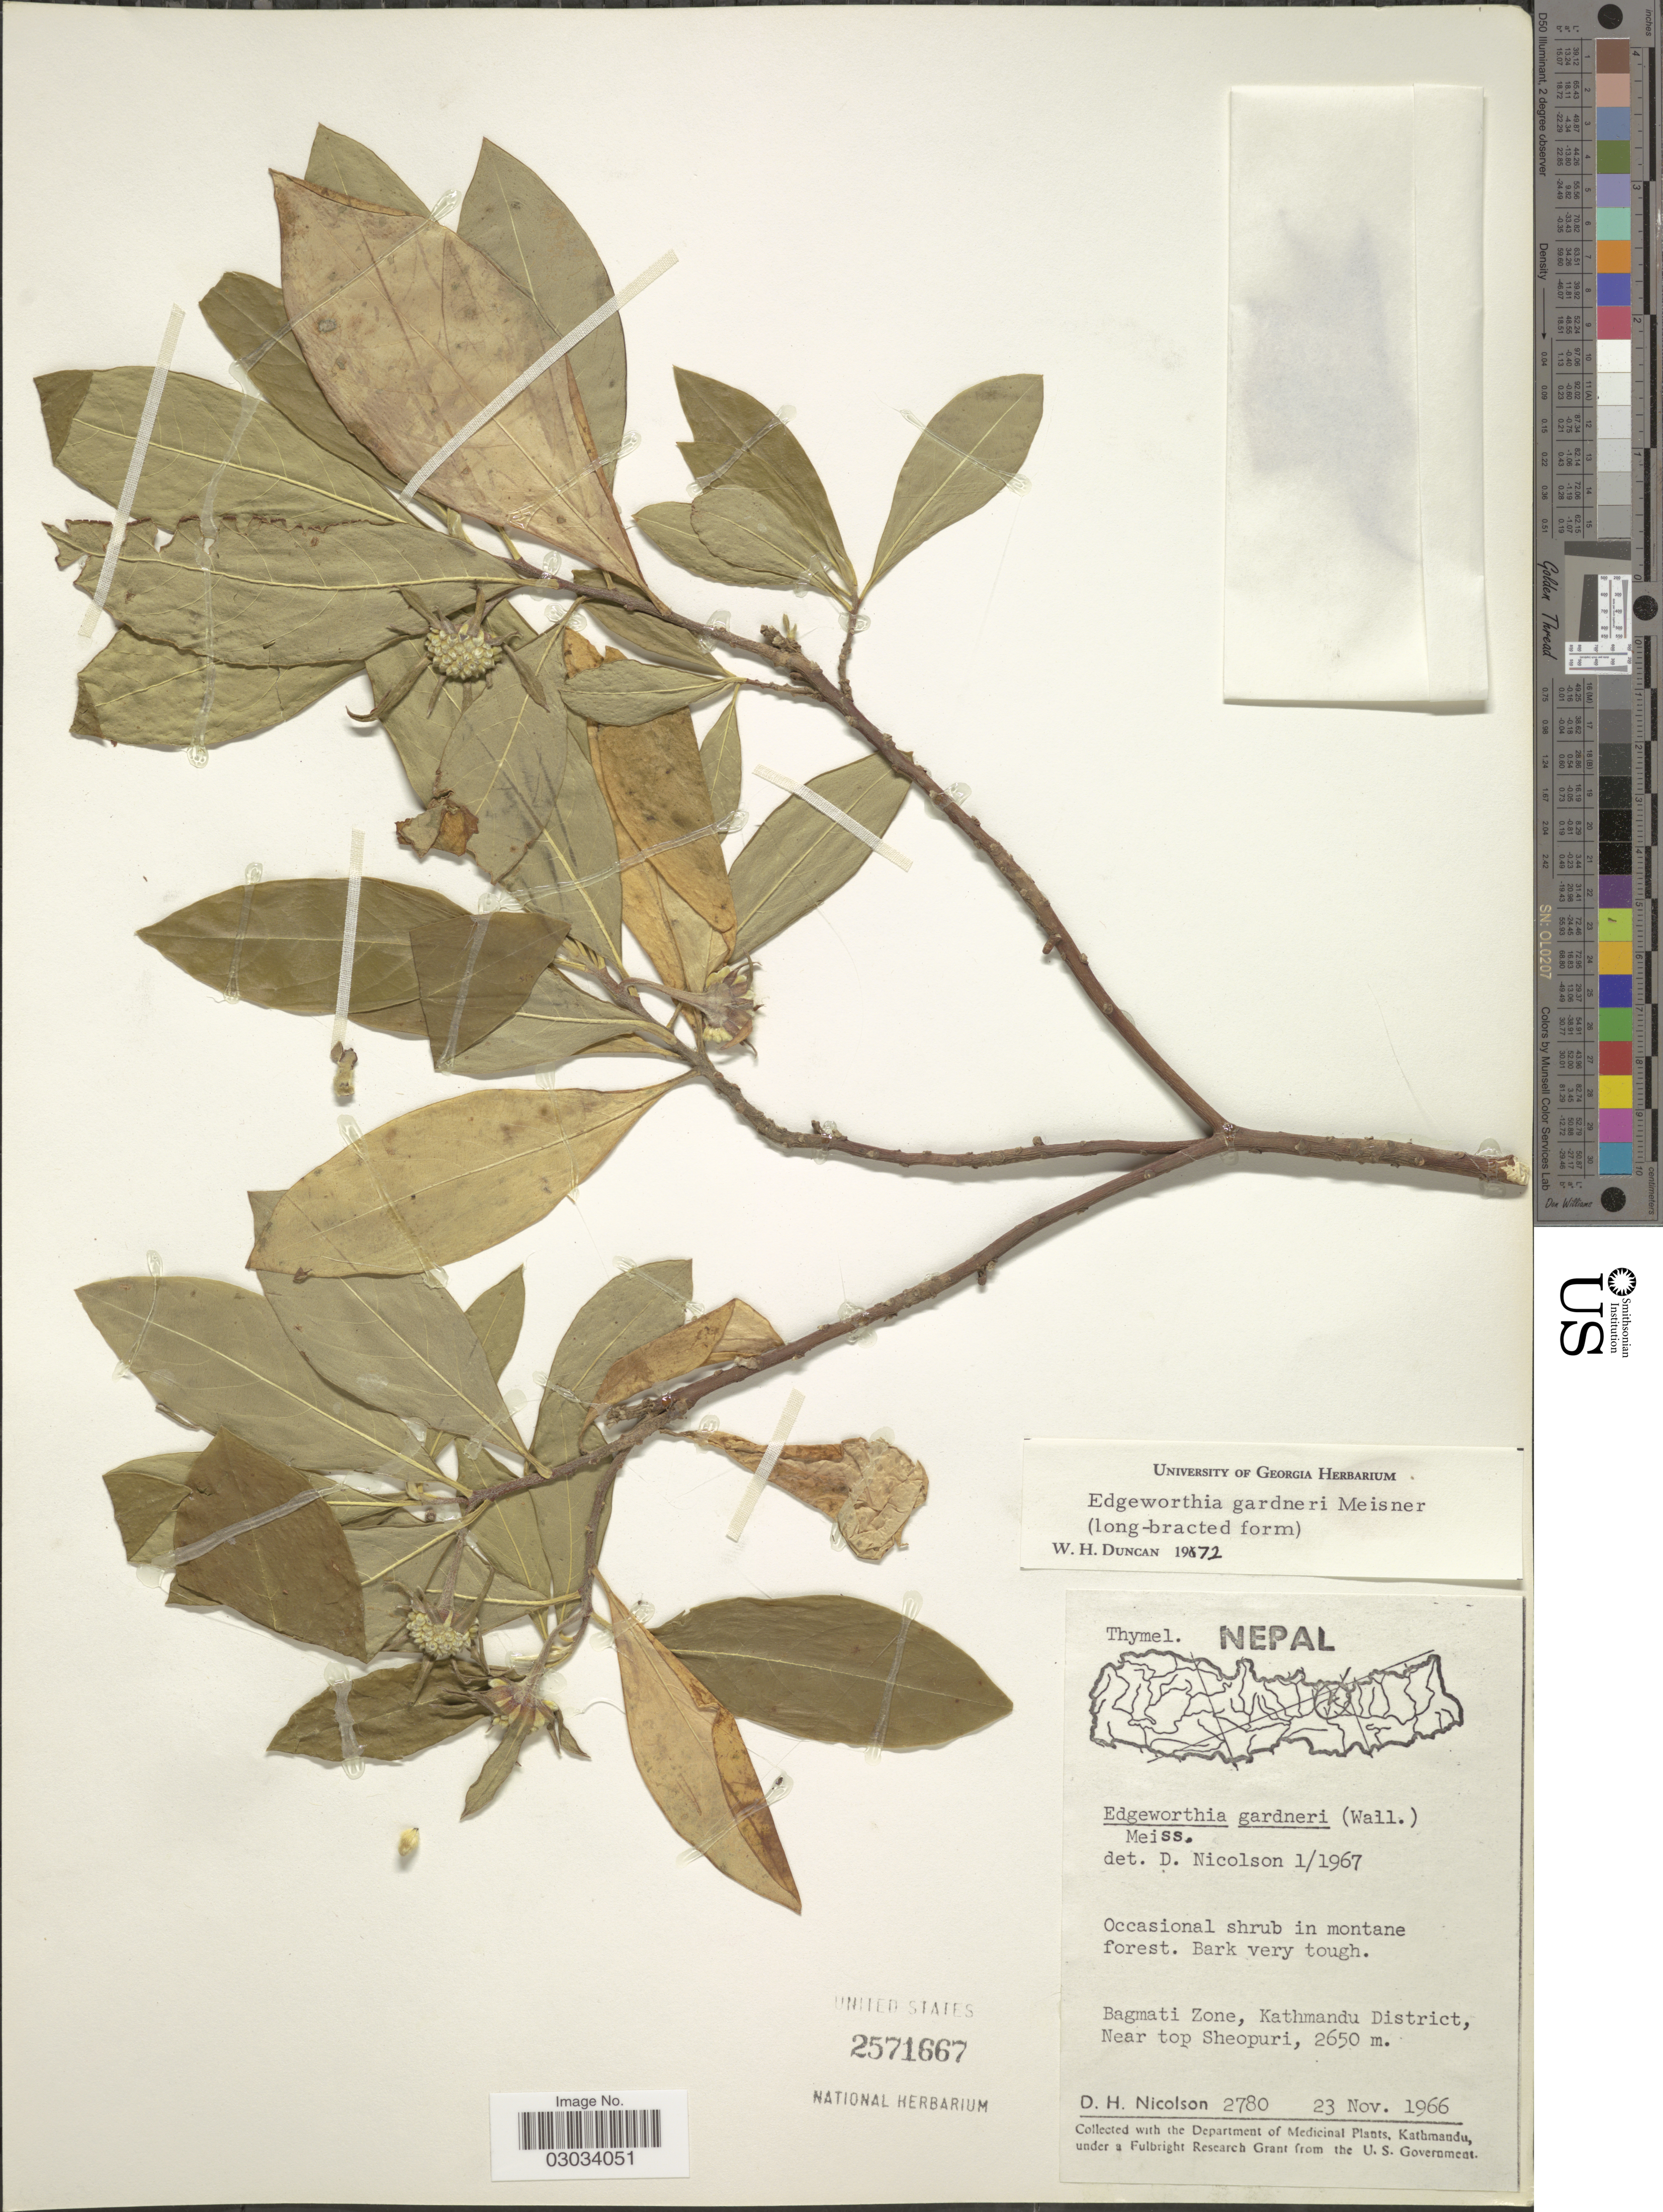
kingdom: Plantae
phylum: Tracheophyta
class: Magnoliopsida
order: Malvales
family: Thymelaeaceae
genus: Edgeworthia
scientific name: Edgeworthia gardneri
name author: Meisn.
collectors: D. H. Nicolson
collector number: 2780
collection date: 1966-11-23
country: Nepal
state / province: Bagmati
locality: Bagmati Zone, Kathmandu District, Near top Sheopuri.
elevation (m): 2650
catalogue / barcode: US 2571667